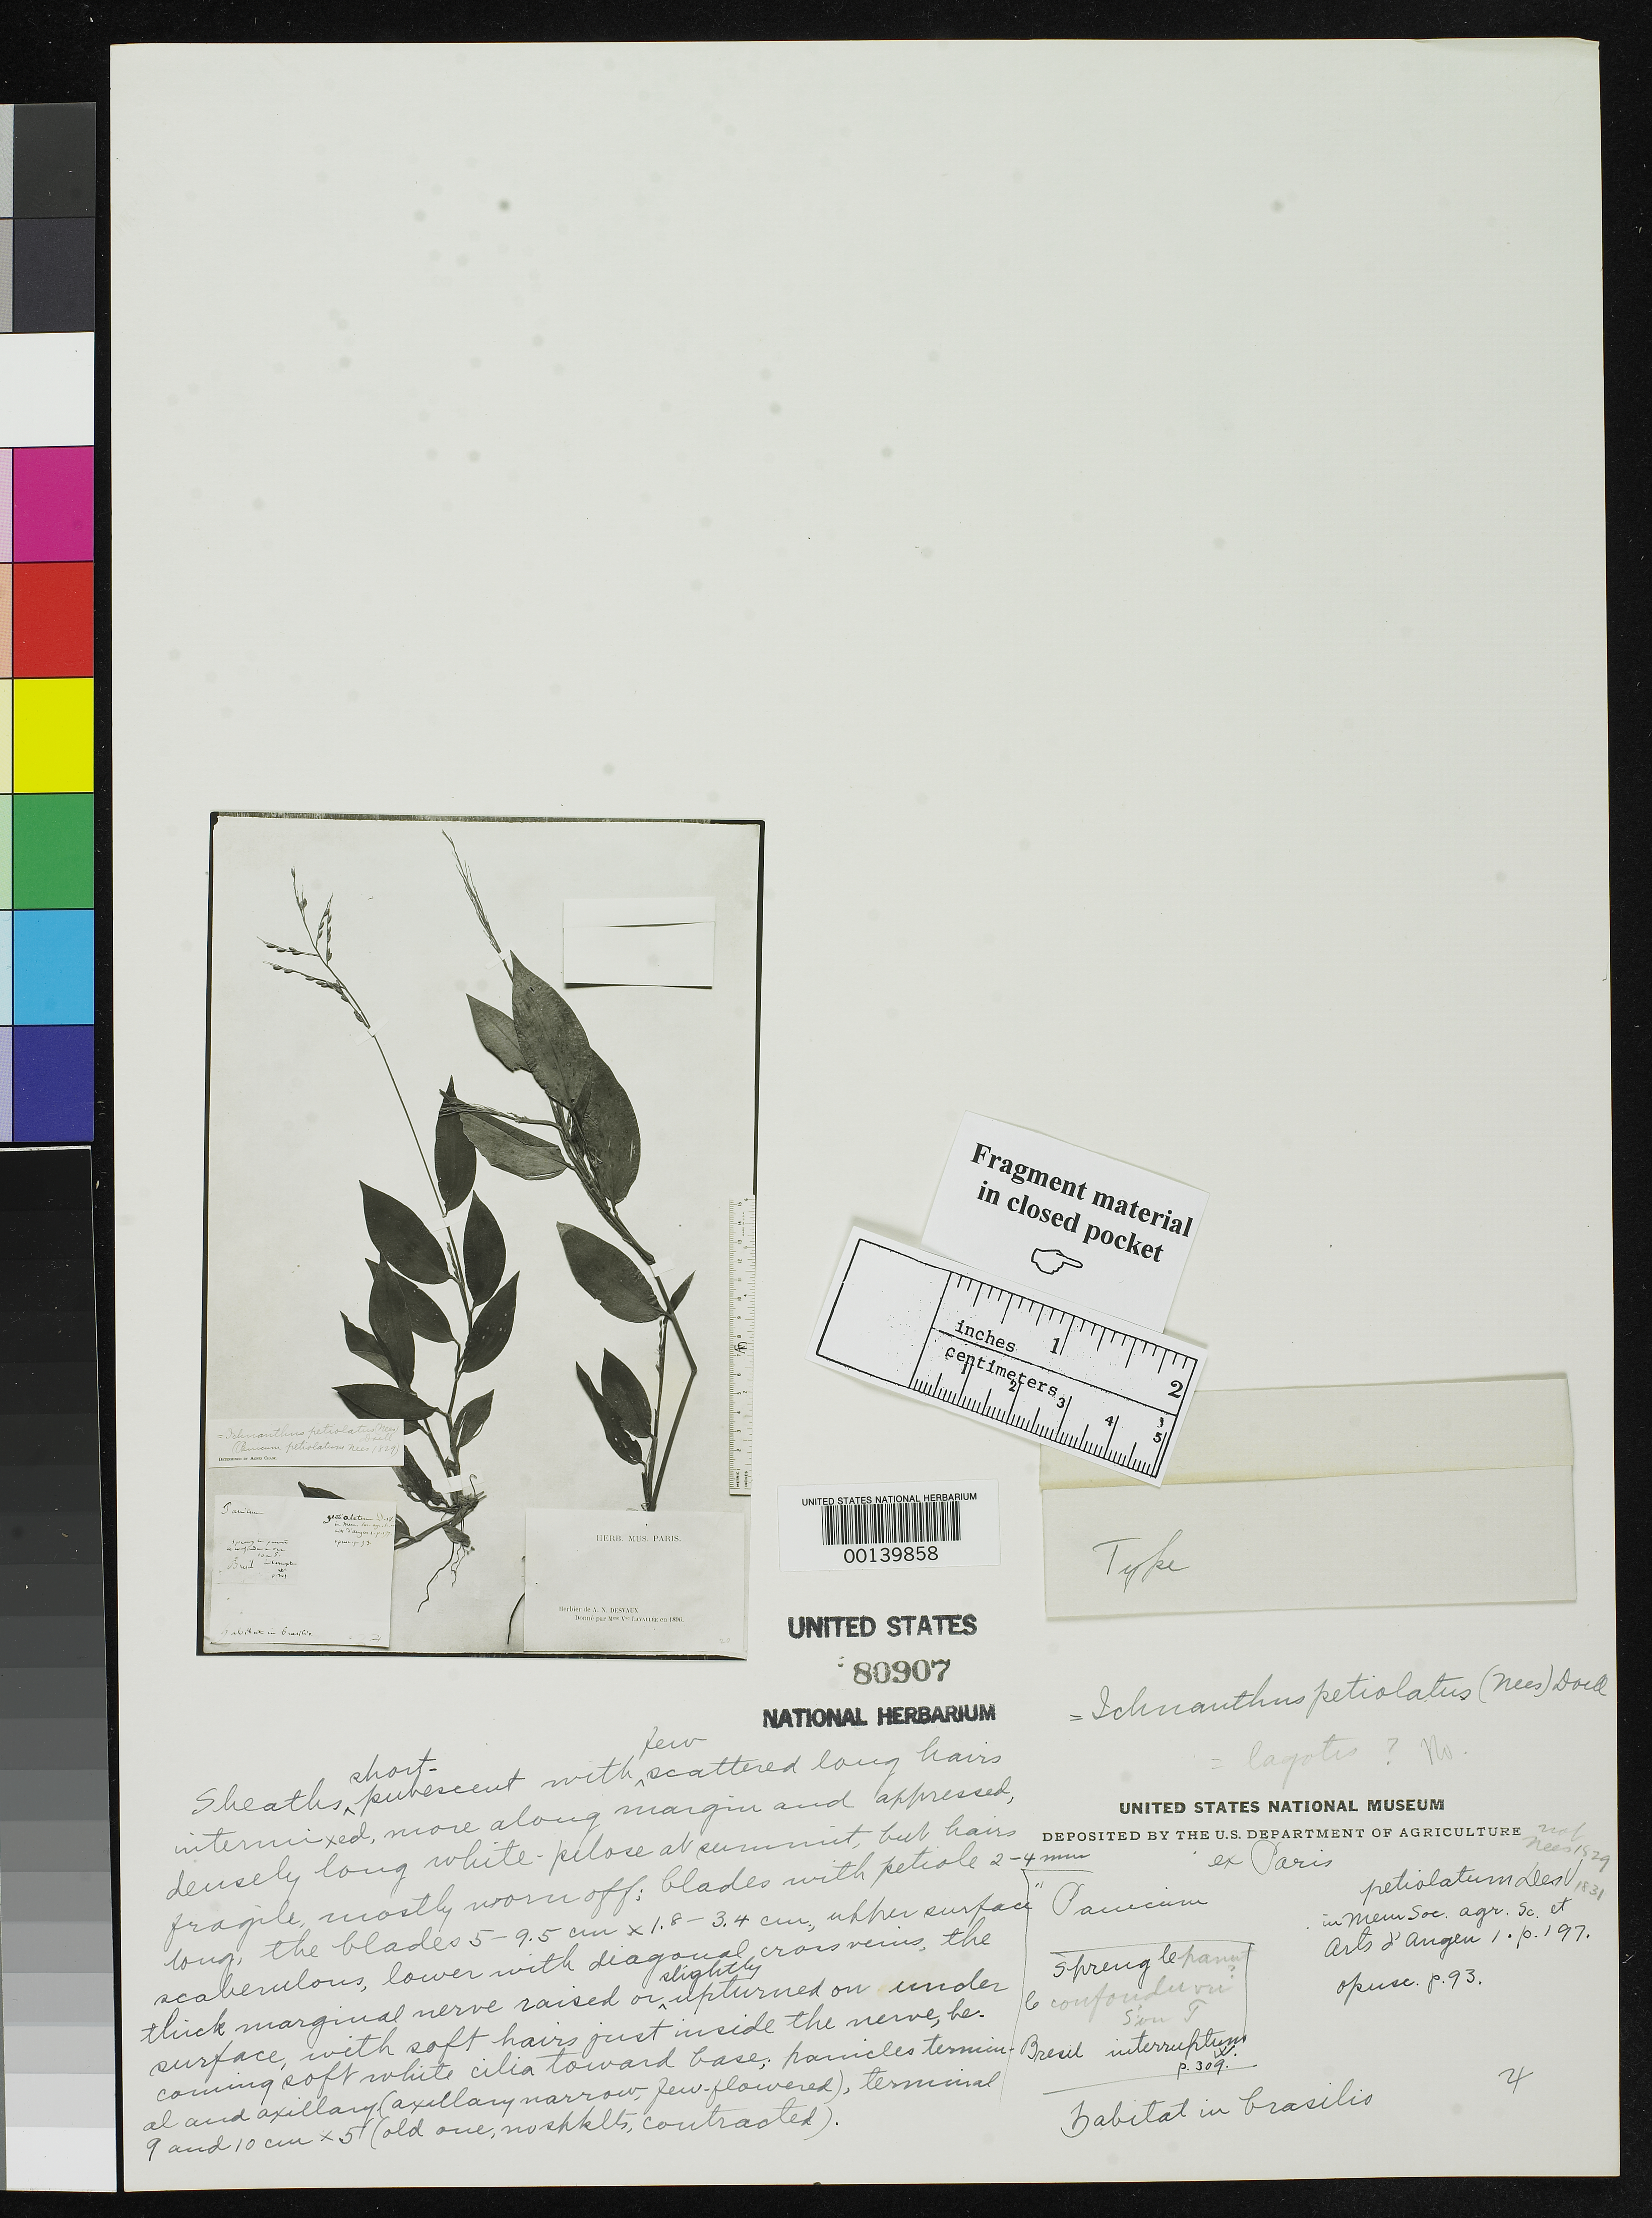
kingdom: Plantae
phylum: Tracheophyta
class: Liliopsida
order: Poales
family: Poaceae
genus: Panicum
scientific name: Panicum petiolatum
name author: Desv.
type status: Type Fragment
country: Brazil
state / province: Minas Gerais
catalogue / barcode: US 80907